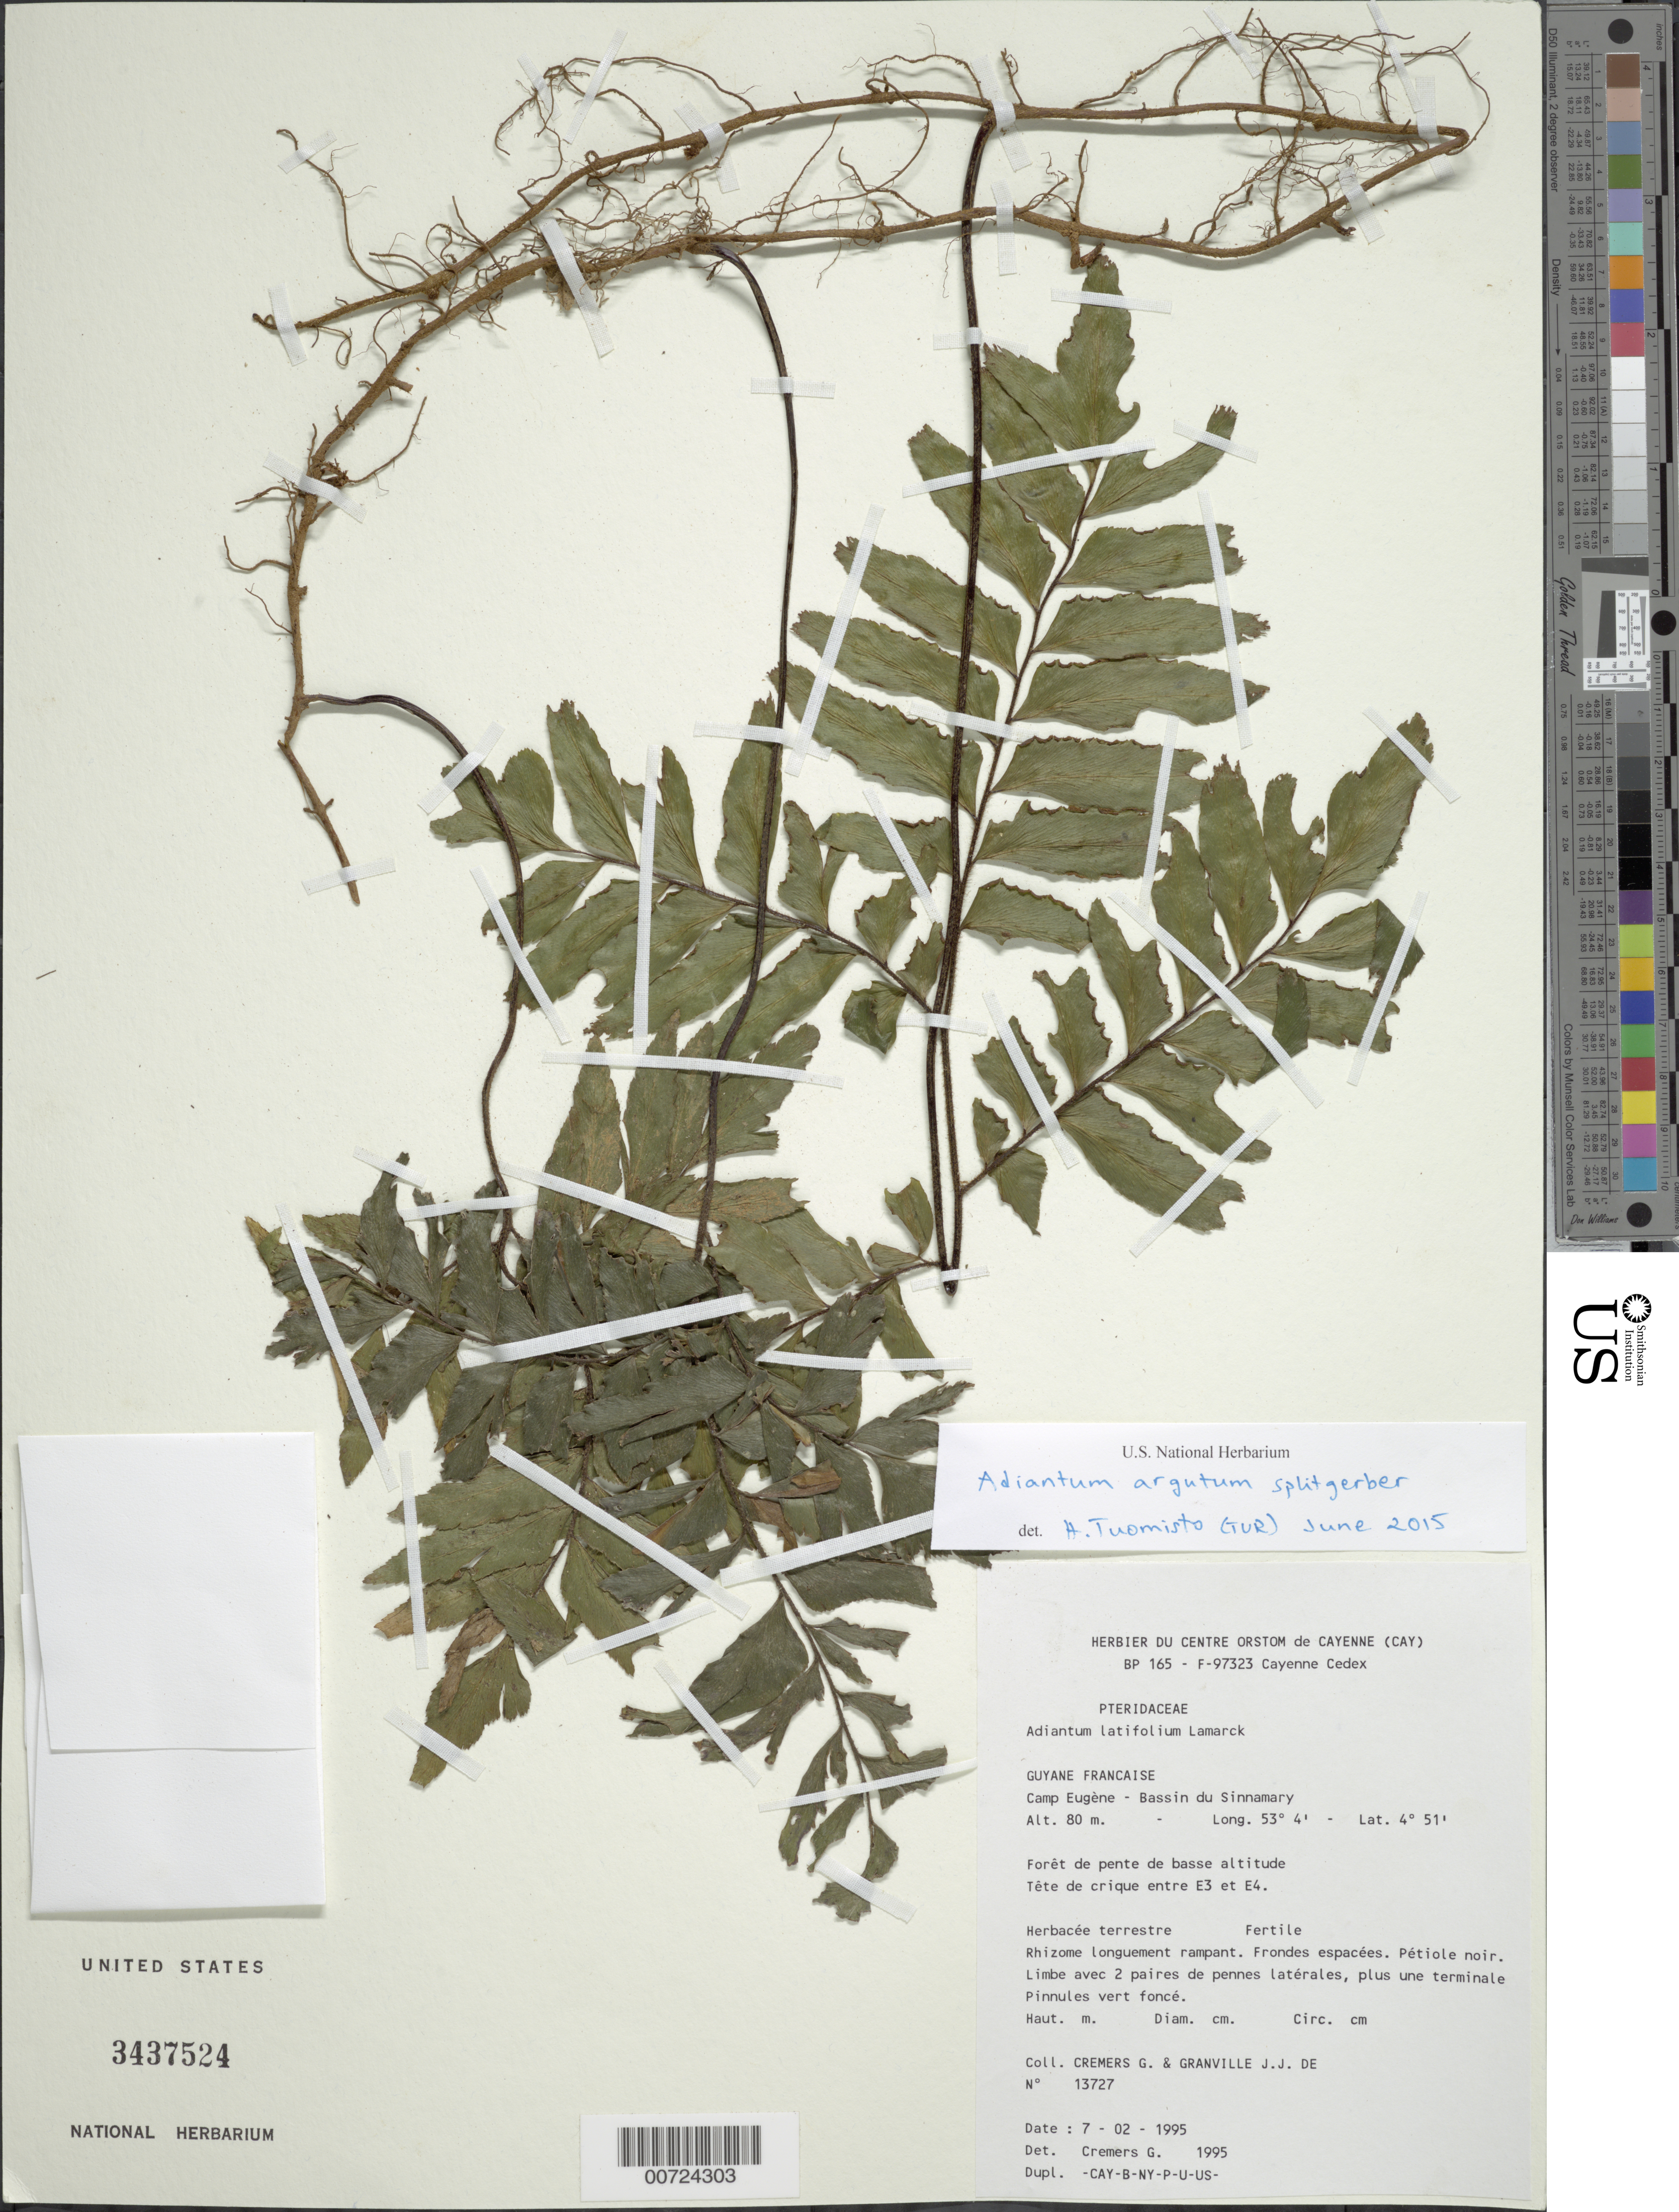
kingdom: Plantae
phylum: Tracheophyta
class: Polypodiopsida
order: Polypodiales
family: Pteridaceae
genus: Adiantum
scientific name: Adiantum argutum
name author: Splitg.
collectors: G. Cremers & J.-J. de Granville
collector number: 13727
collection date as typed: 7-Feb-95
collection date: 1995-02-07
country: French Guiana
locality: Camp Eugène, Bassin du Sinnamary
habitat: Low slope forest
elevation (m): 80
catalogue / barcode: US 3437524